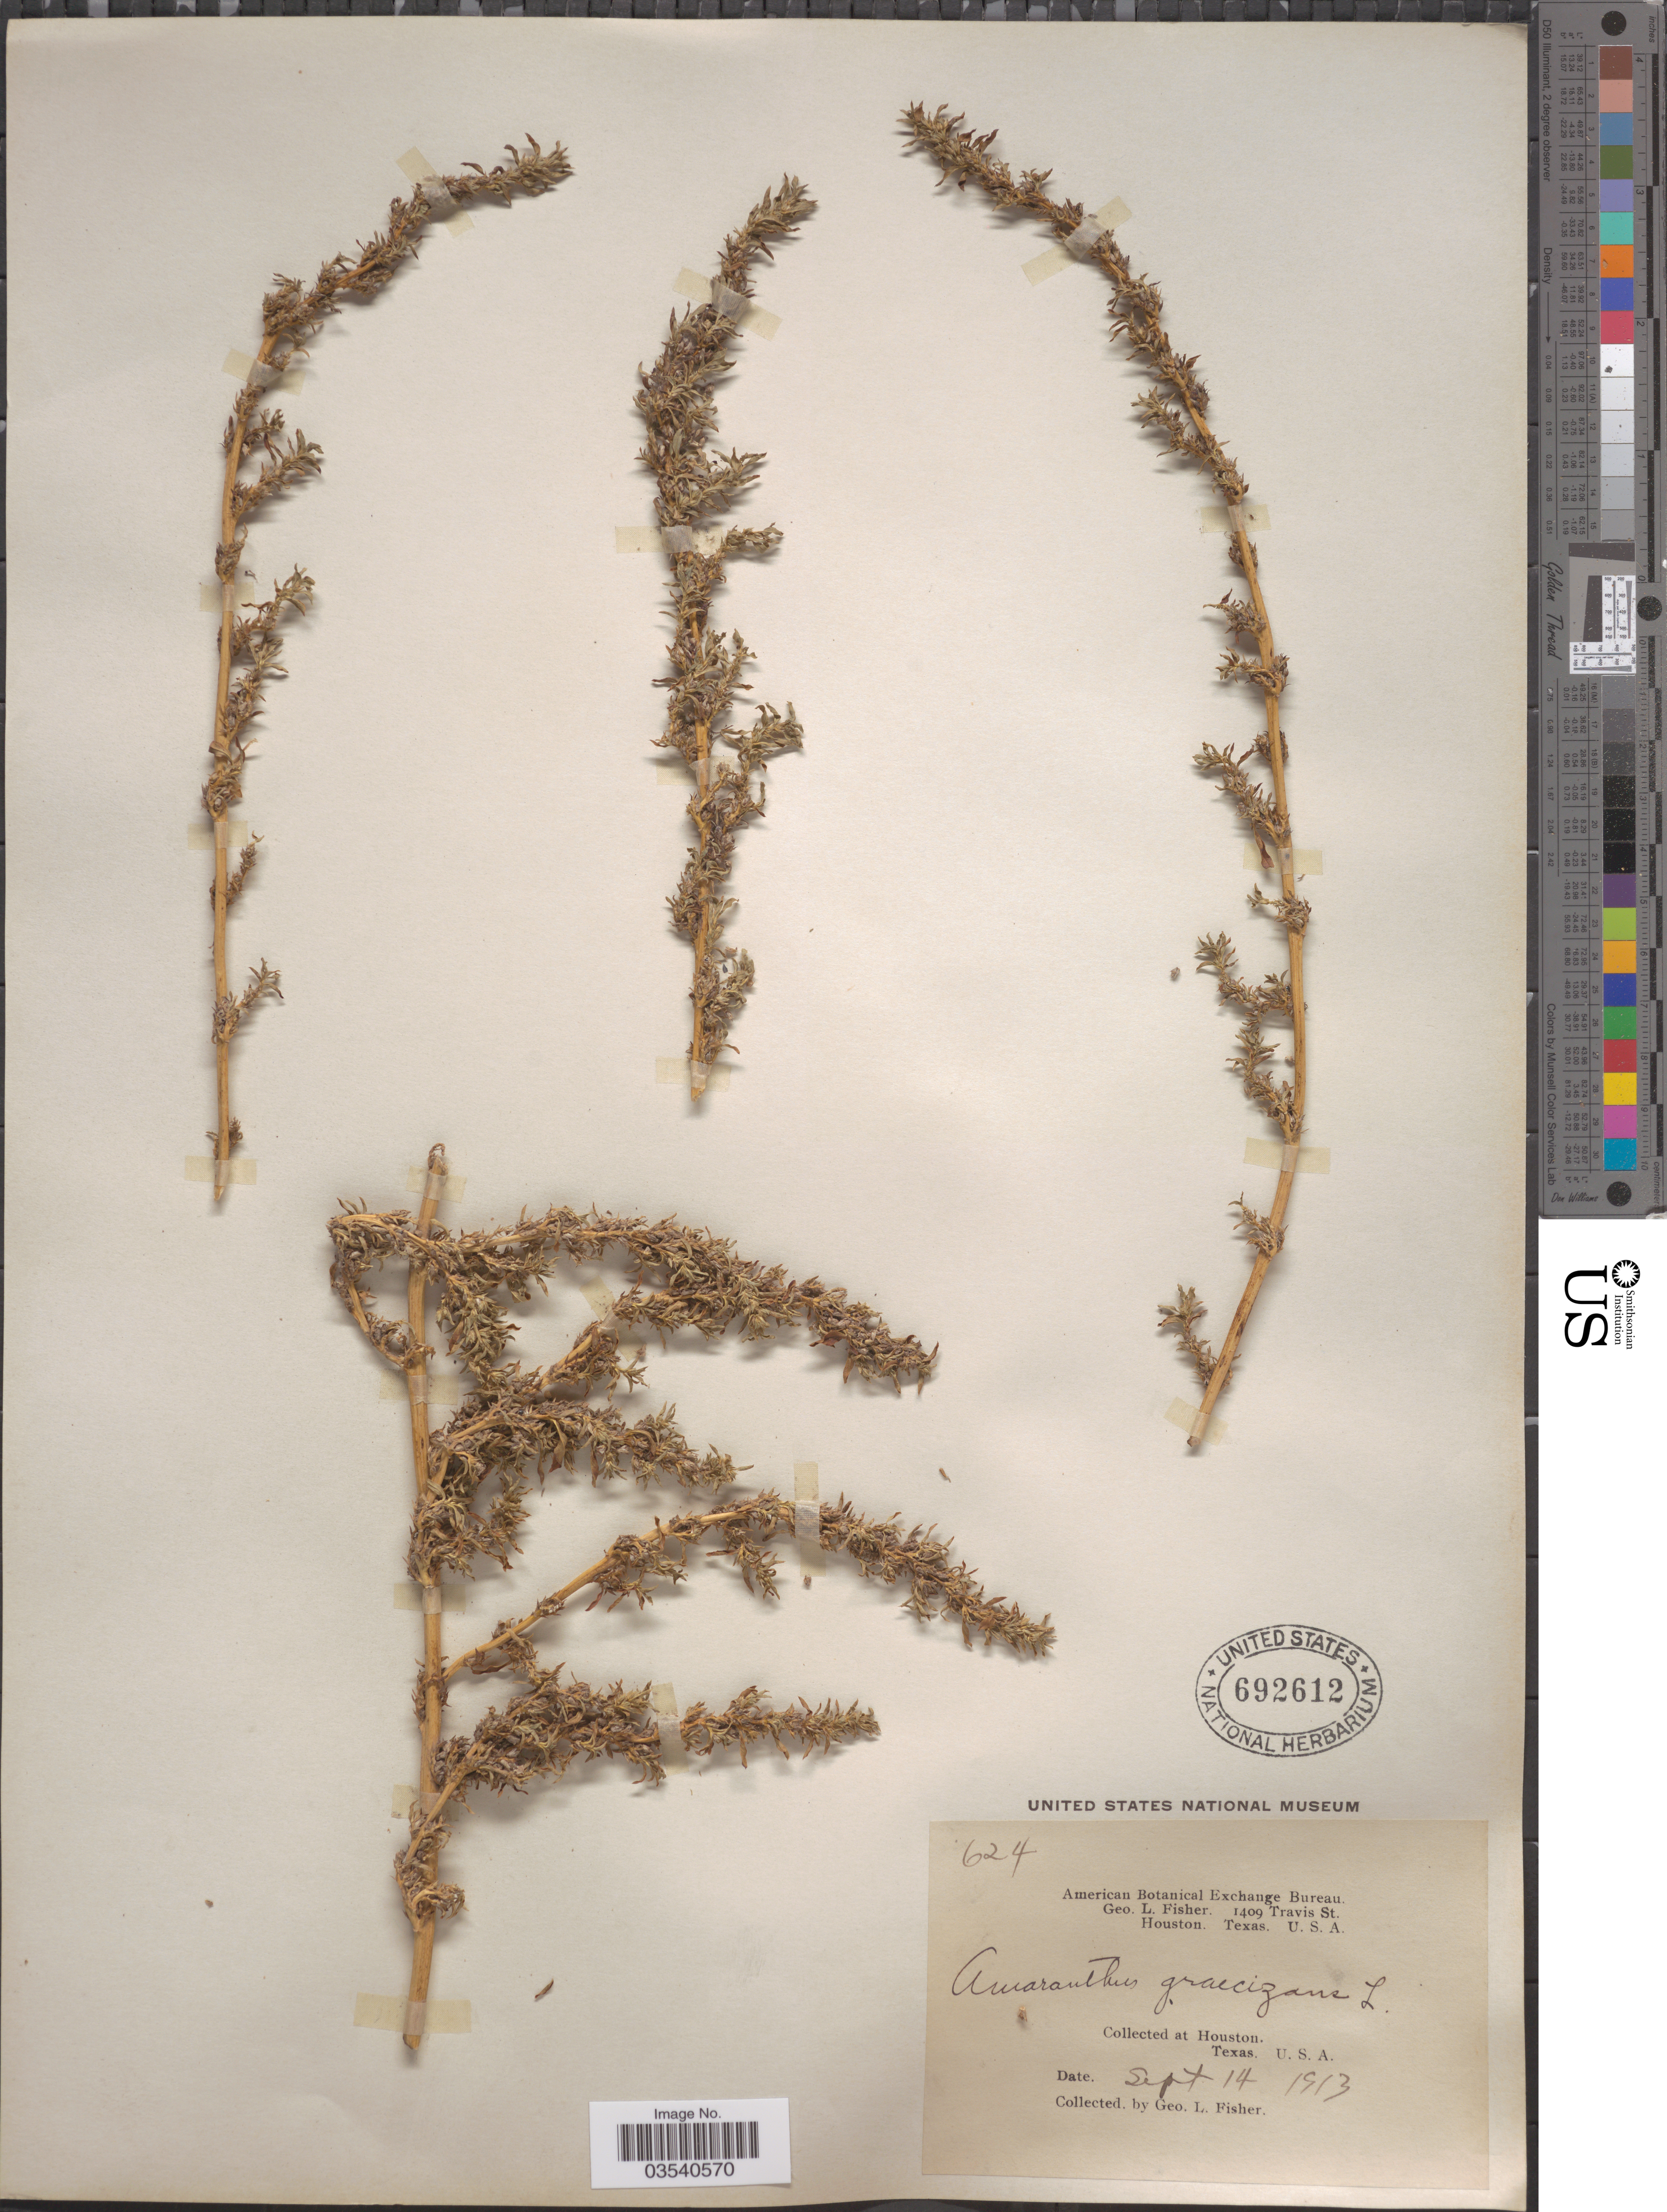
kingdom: Plantae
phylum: Tracheophyta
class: Magnoliopsida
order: Caryophyllales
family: Amaranthaceae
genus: Amaranthus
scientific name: Amaranthus graecizans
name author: L.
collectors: G. L. Fisher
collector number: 624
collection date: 1913-09-14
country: United States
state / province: Texas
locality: Houston.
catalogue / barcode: US 692612